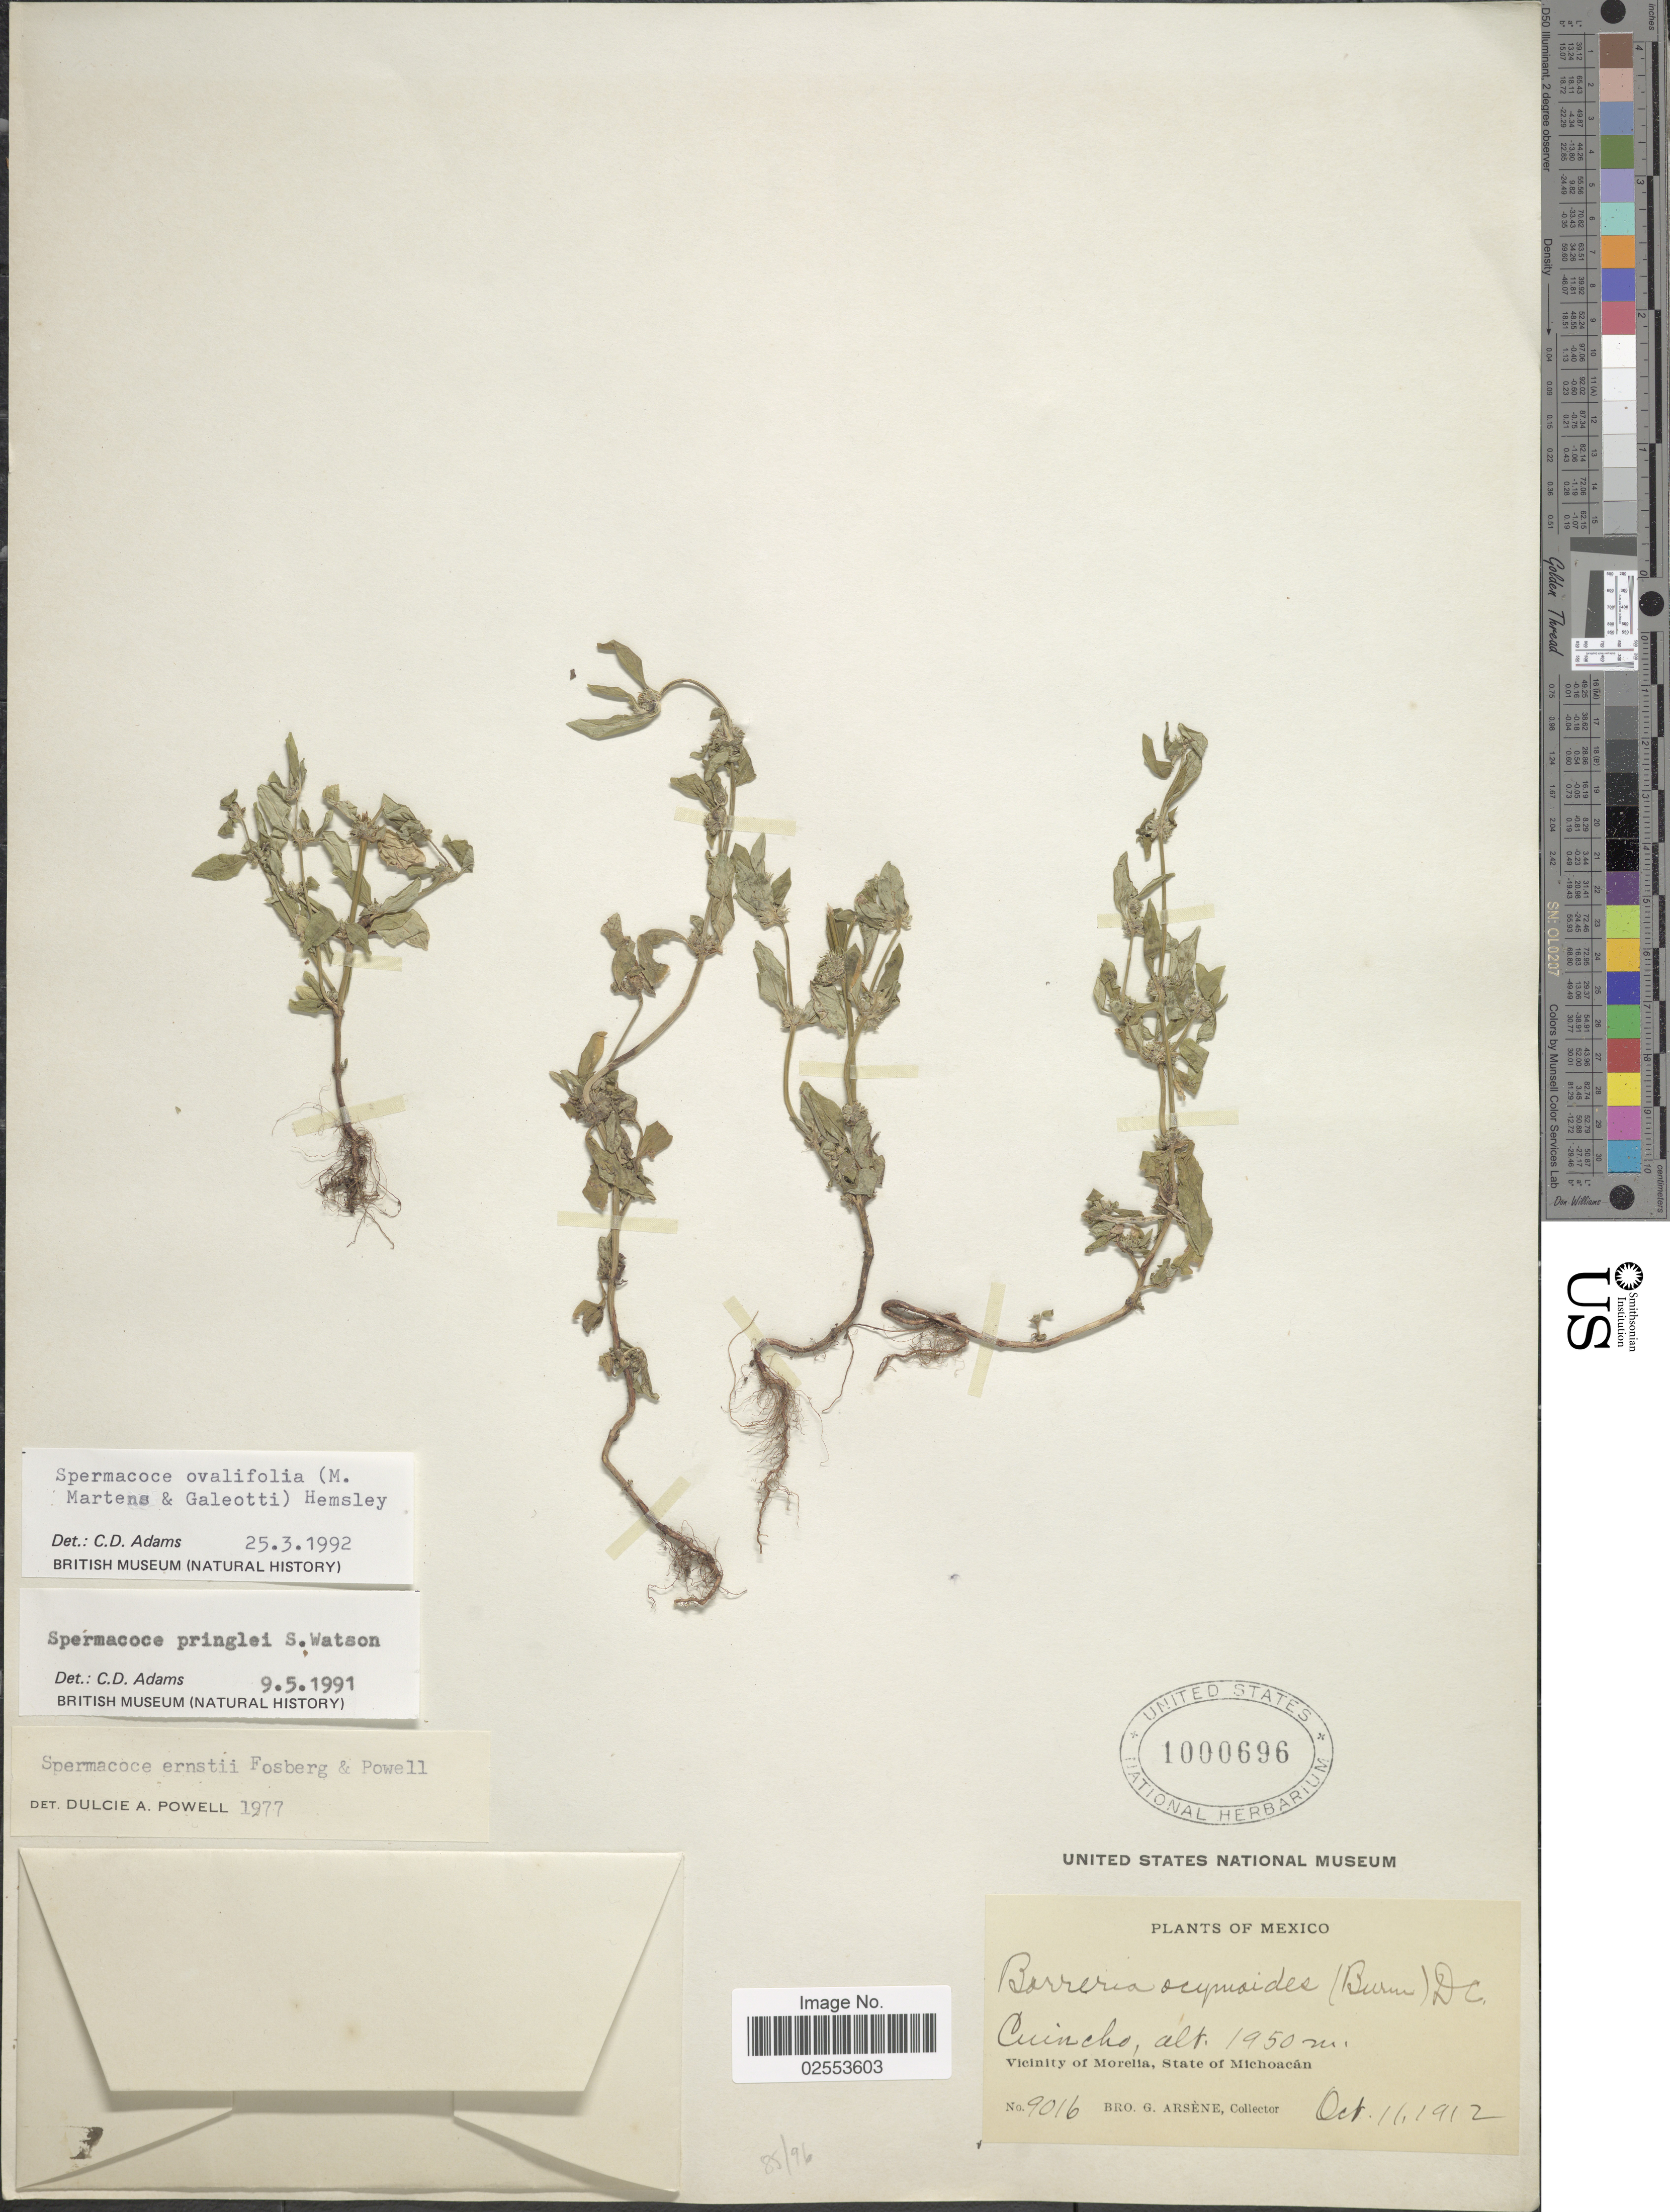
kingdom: Plantae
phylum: Tracheophyta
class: Magnoliopsida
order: Gentianales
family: Rubiaceae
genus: Spermacoce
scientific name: Spermacoce ovalifolia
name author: (M. Martens & Galeotti) Hemsl.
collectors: Bro. G. Arsène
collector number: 9016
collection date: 1912-10-11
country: Mexico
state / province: Michoacán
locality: Vicinity of Morelia. Cuincho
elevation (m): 1950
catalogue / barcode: US 1000696